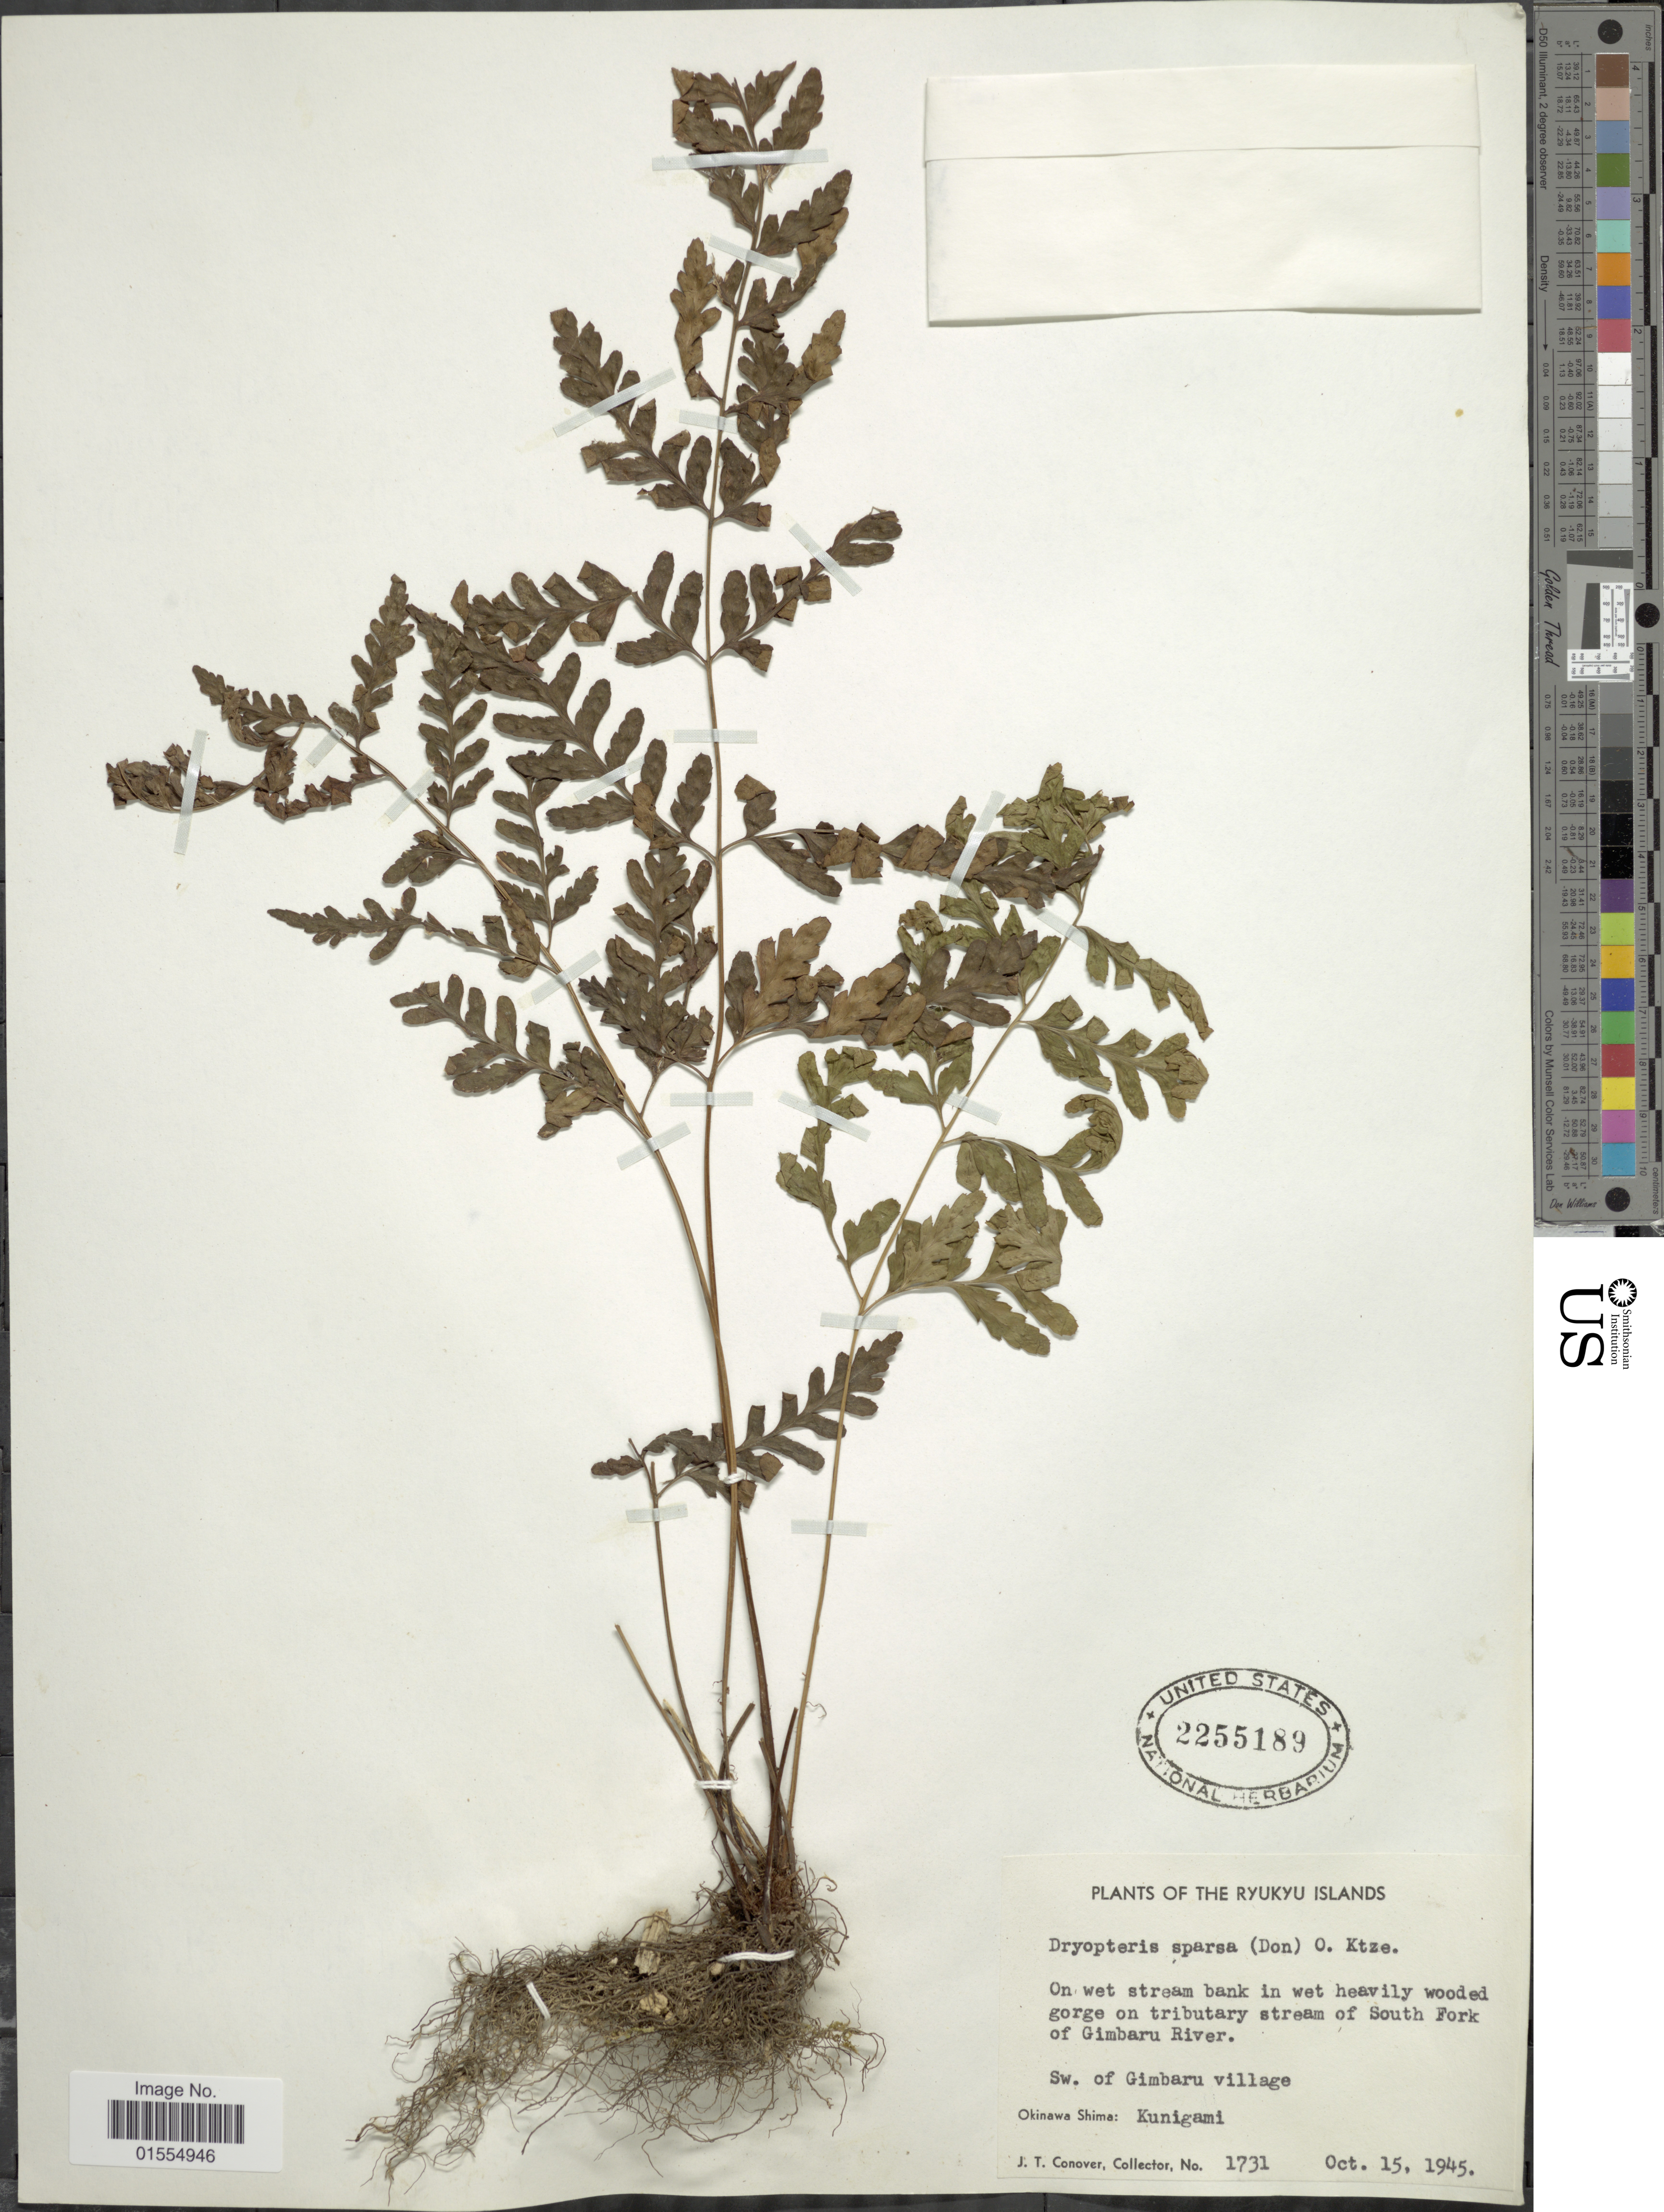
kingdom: Plantae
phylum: Tracheophyta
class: Polypodiopsida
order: Polypodiales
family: Dryopteridaceae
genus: Dryopteris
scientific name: Dryopteris sparsa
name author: (D. Don) Kuntze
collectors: J. T. Conover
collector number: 1731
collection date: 1945-10-15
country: Japan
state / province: Okinawa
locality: Ryukyu Islands, Sw. of Gimbaru village, Okinawa Shima: Kunigami, on tributary stream of South Fork of Gimbaru village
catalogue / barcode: US 2255189